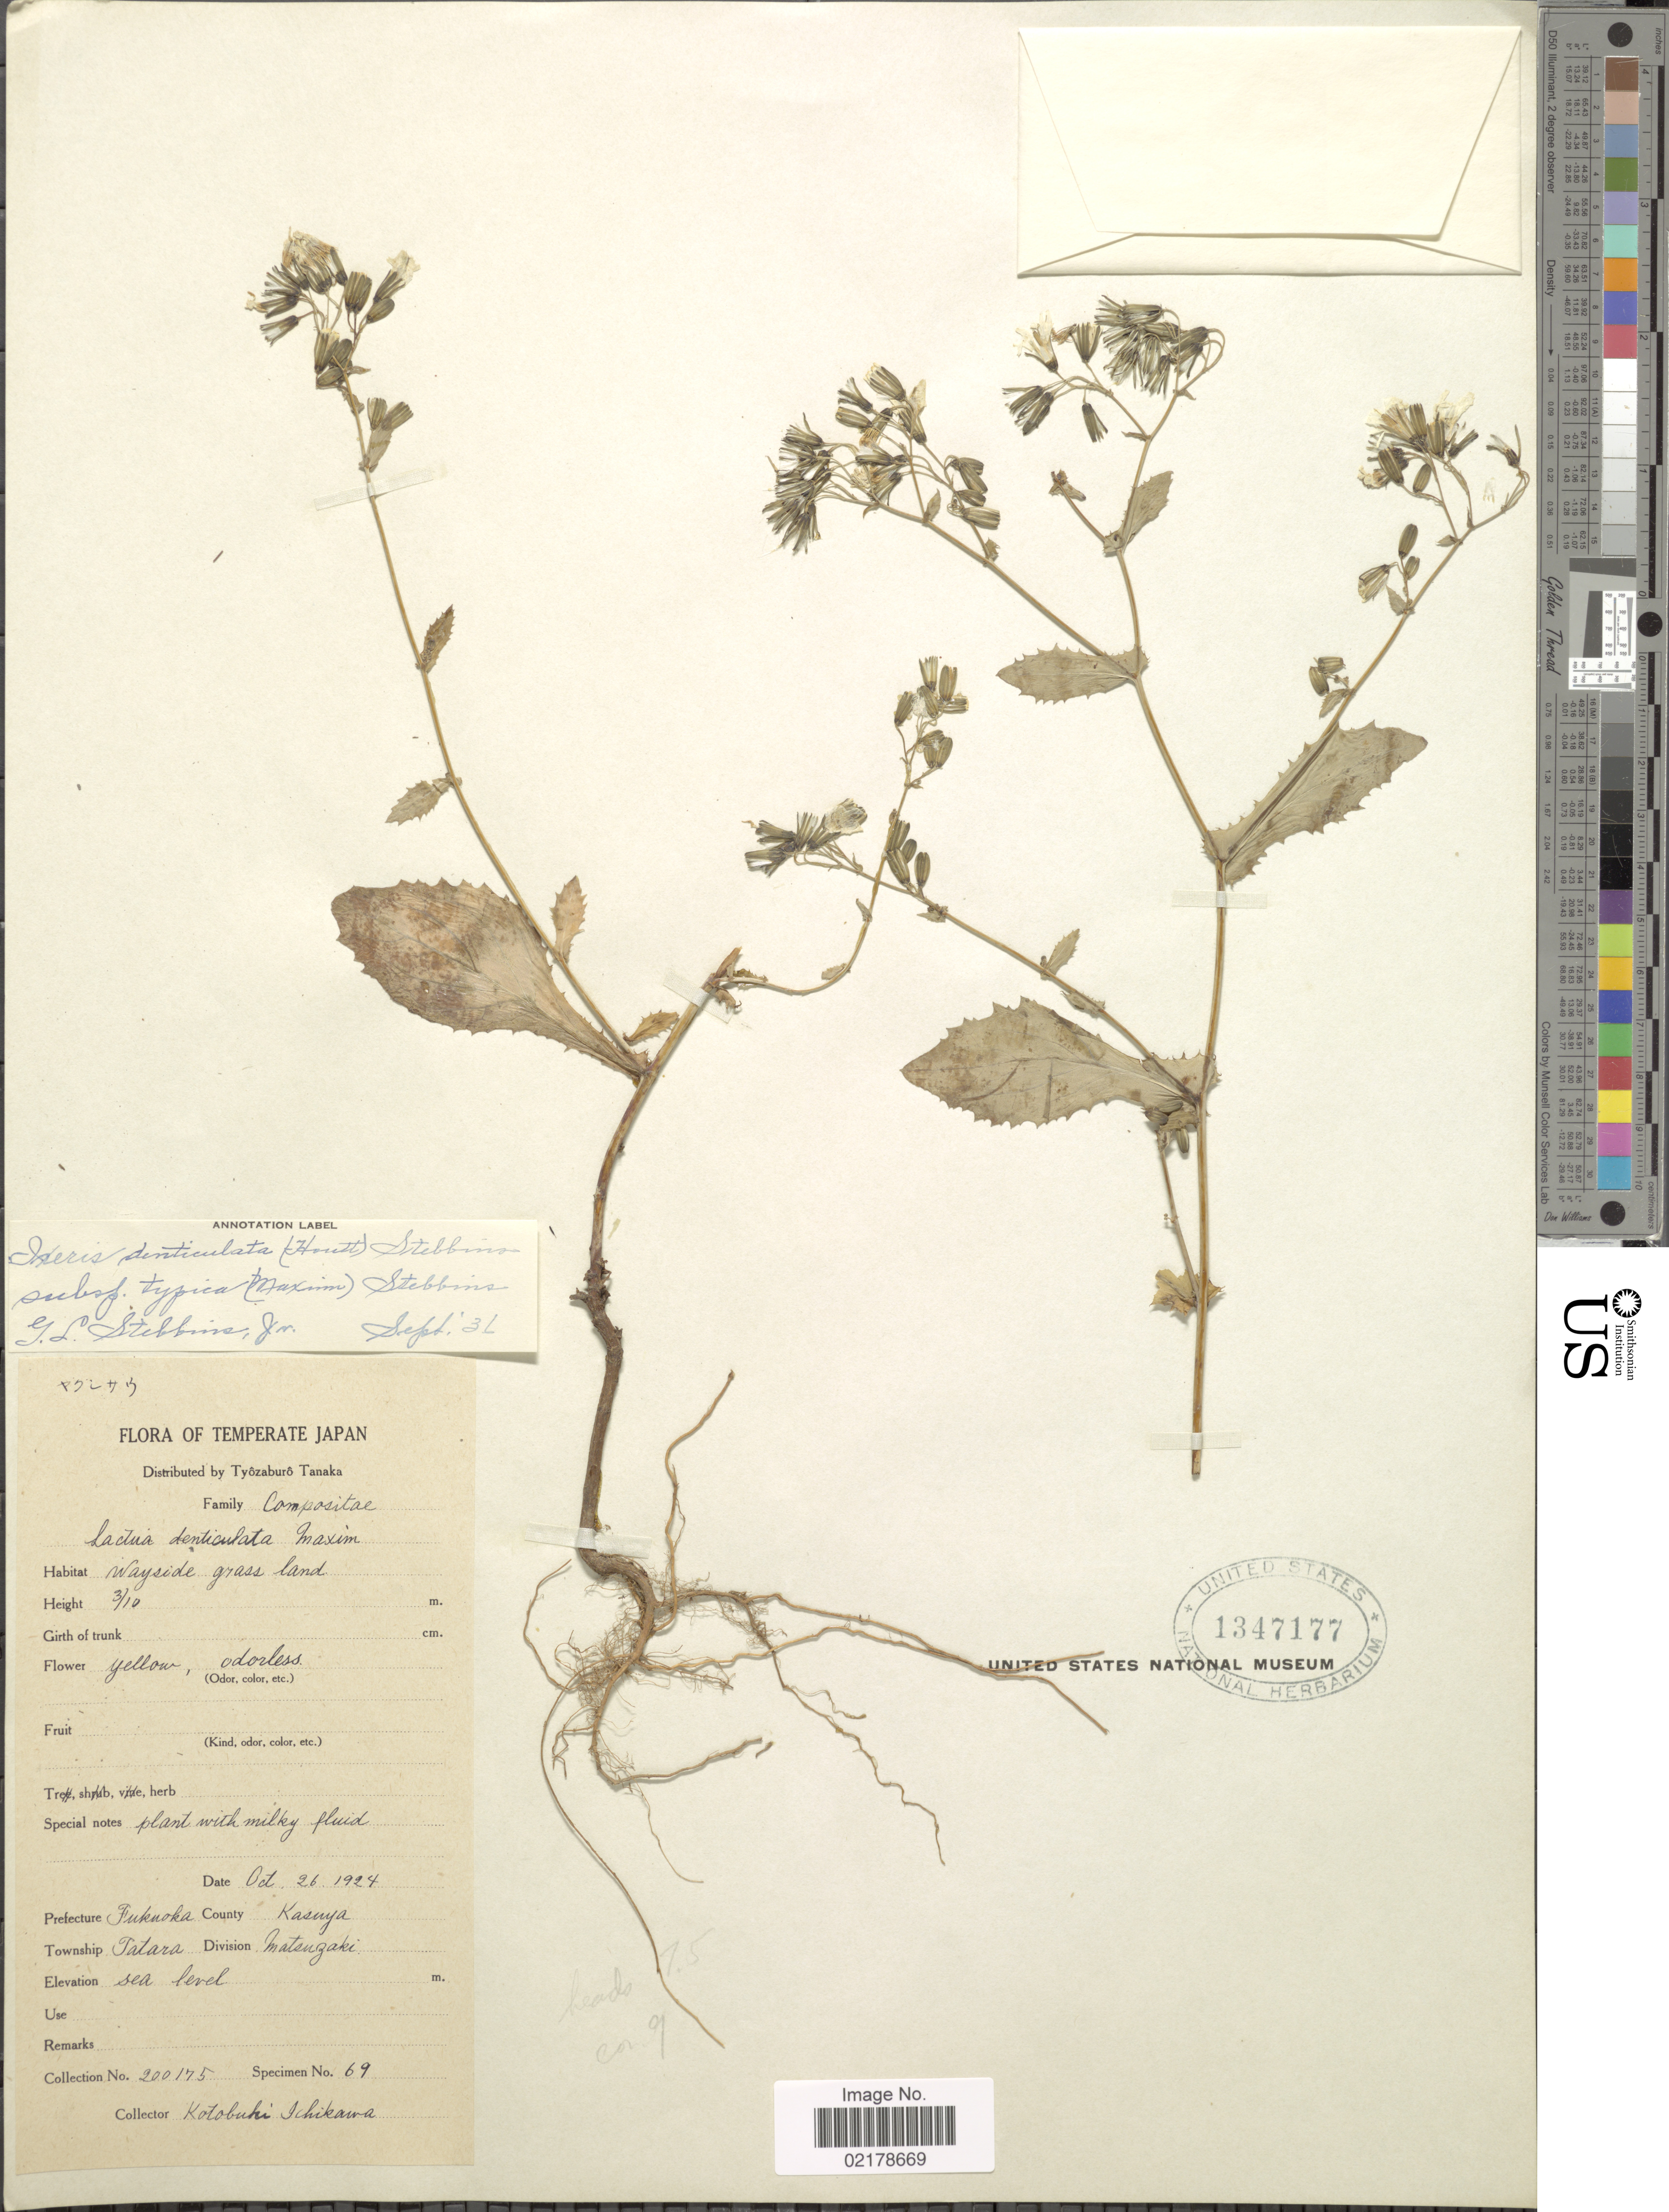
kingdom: Plantae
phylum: Tracheophyta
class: Magnoliopsida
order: Asterales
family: Asteraceae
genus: Crepidiastrum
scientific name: Crepidiastrum denticulatum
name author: (Houtt.) Pak & Kawano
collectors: K. Ichikawa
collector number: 200175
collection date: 1924-10-26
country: Japan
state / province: Hukuoka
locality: Prefecture Fukuoka. County Kasuya. Township Tatara. Division Matsuzaki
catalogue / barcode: US 1347177